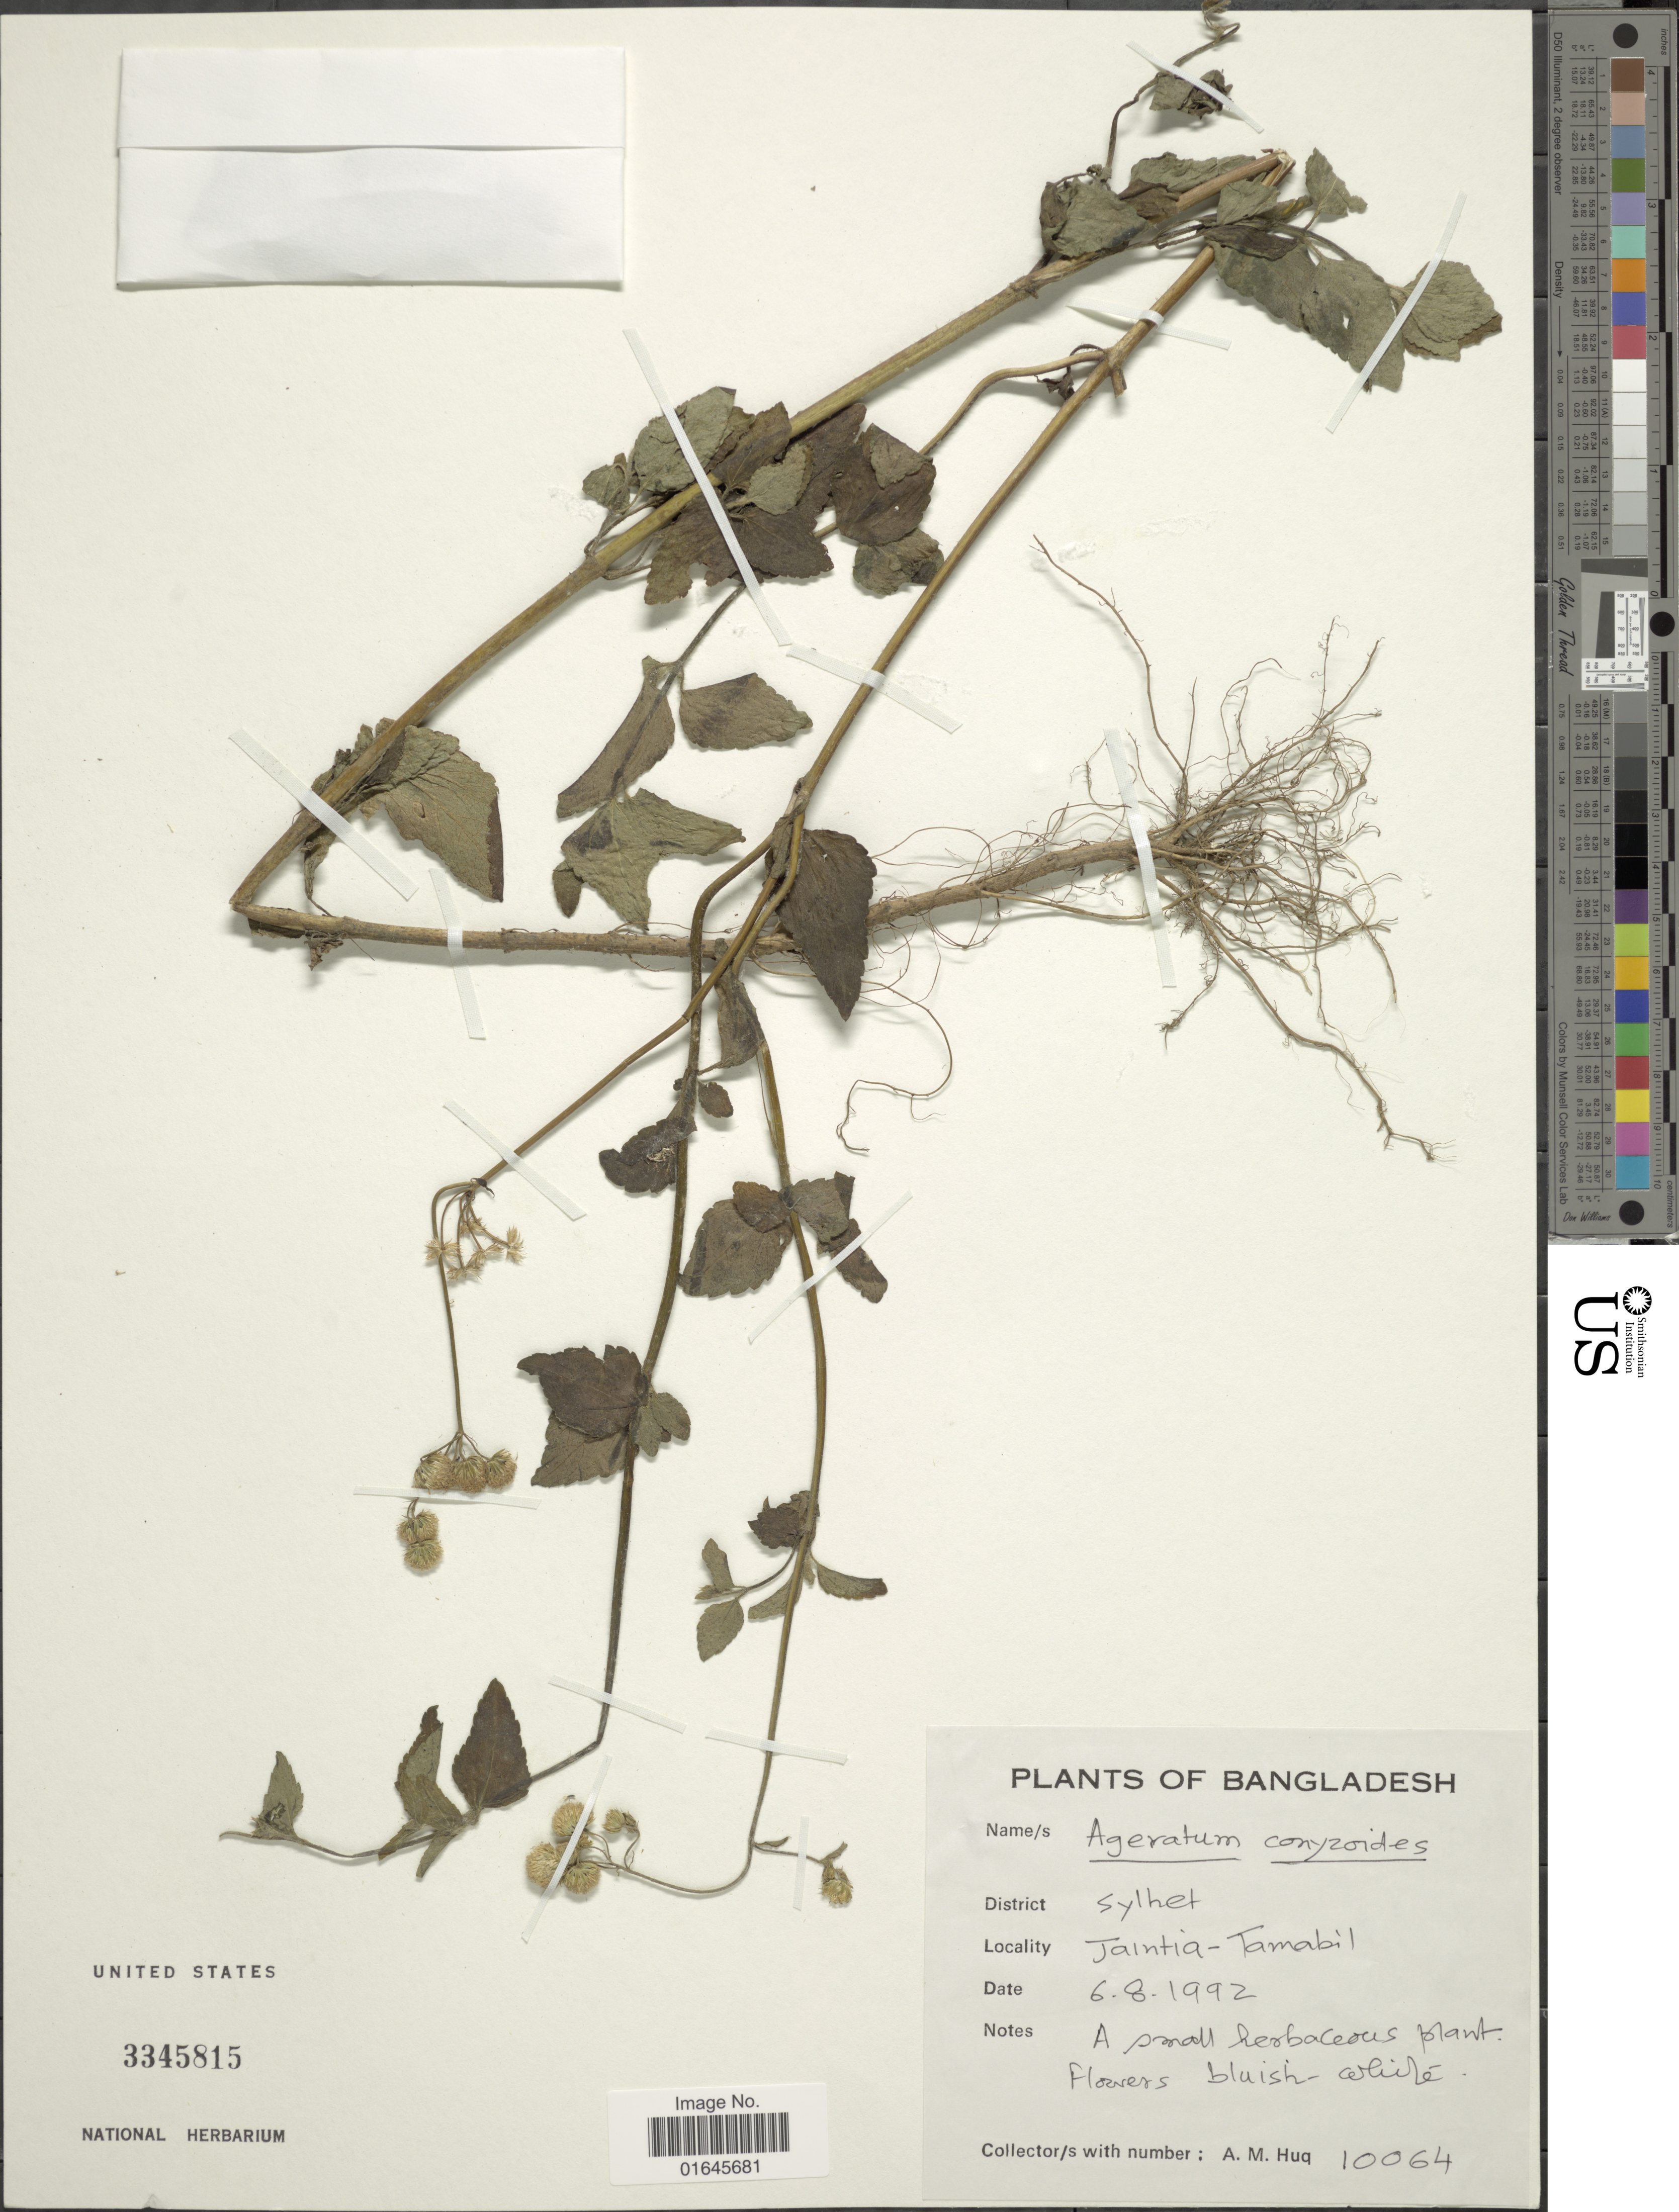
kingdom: Plantae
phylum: Tracheophyta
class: Magnoliopsida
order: Asterales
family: Asteraceae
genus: Ageratum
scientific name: Ageratum conyzoides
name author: L.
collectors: A. M. Huq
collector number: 10064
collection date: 1992-08-06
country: Bangladesh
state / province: Sylhet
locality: Jainia-Tamabil [interpreted]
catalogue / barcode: US 3345815